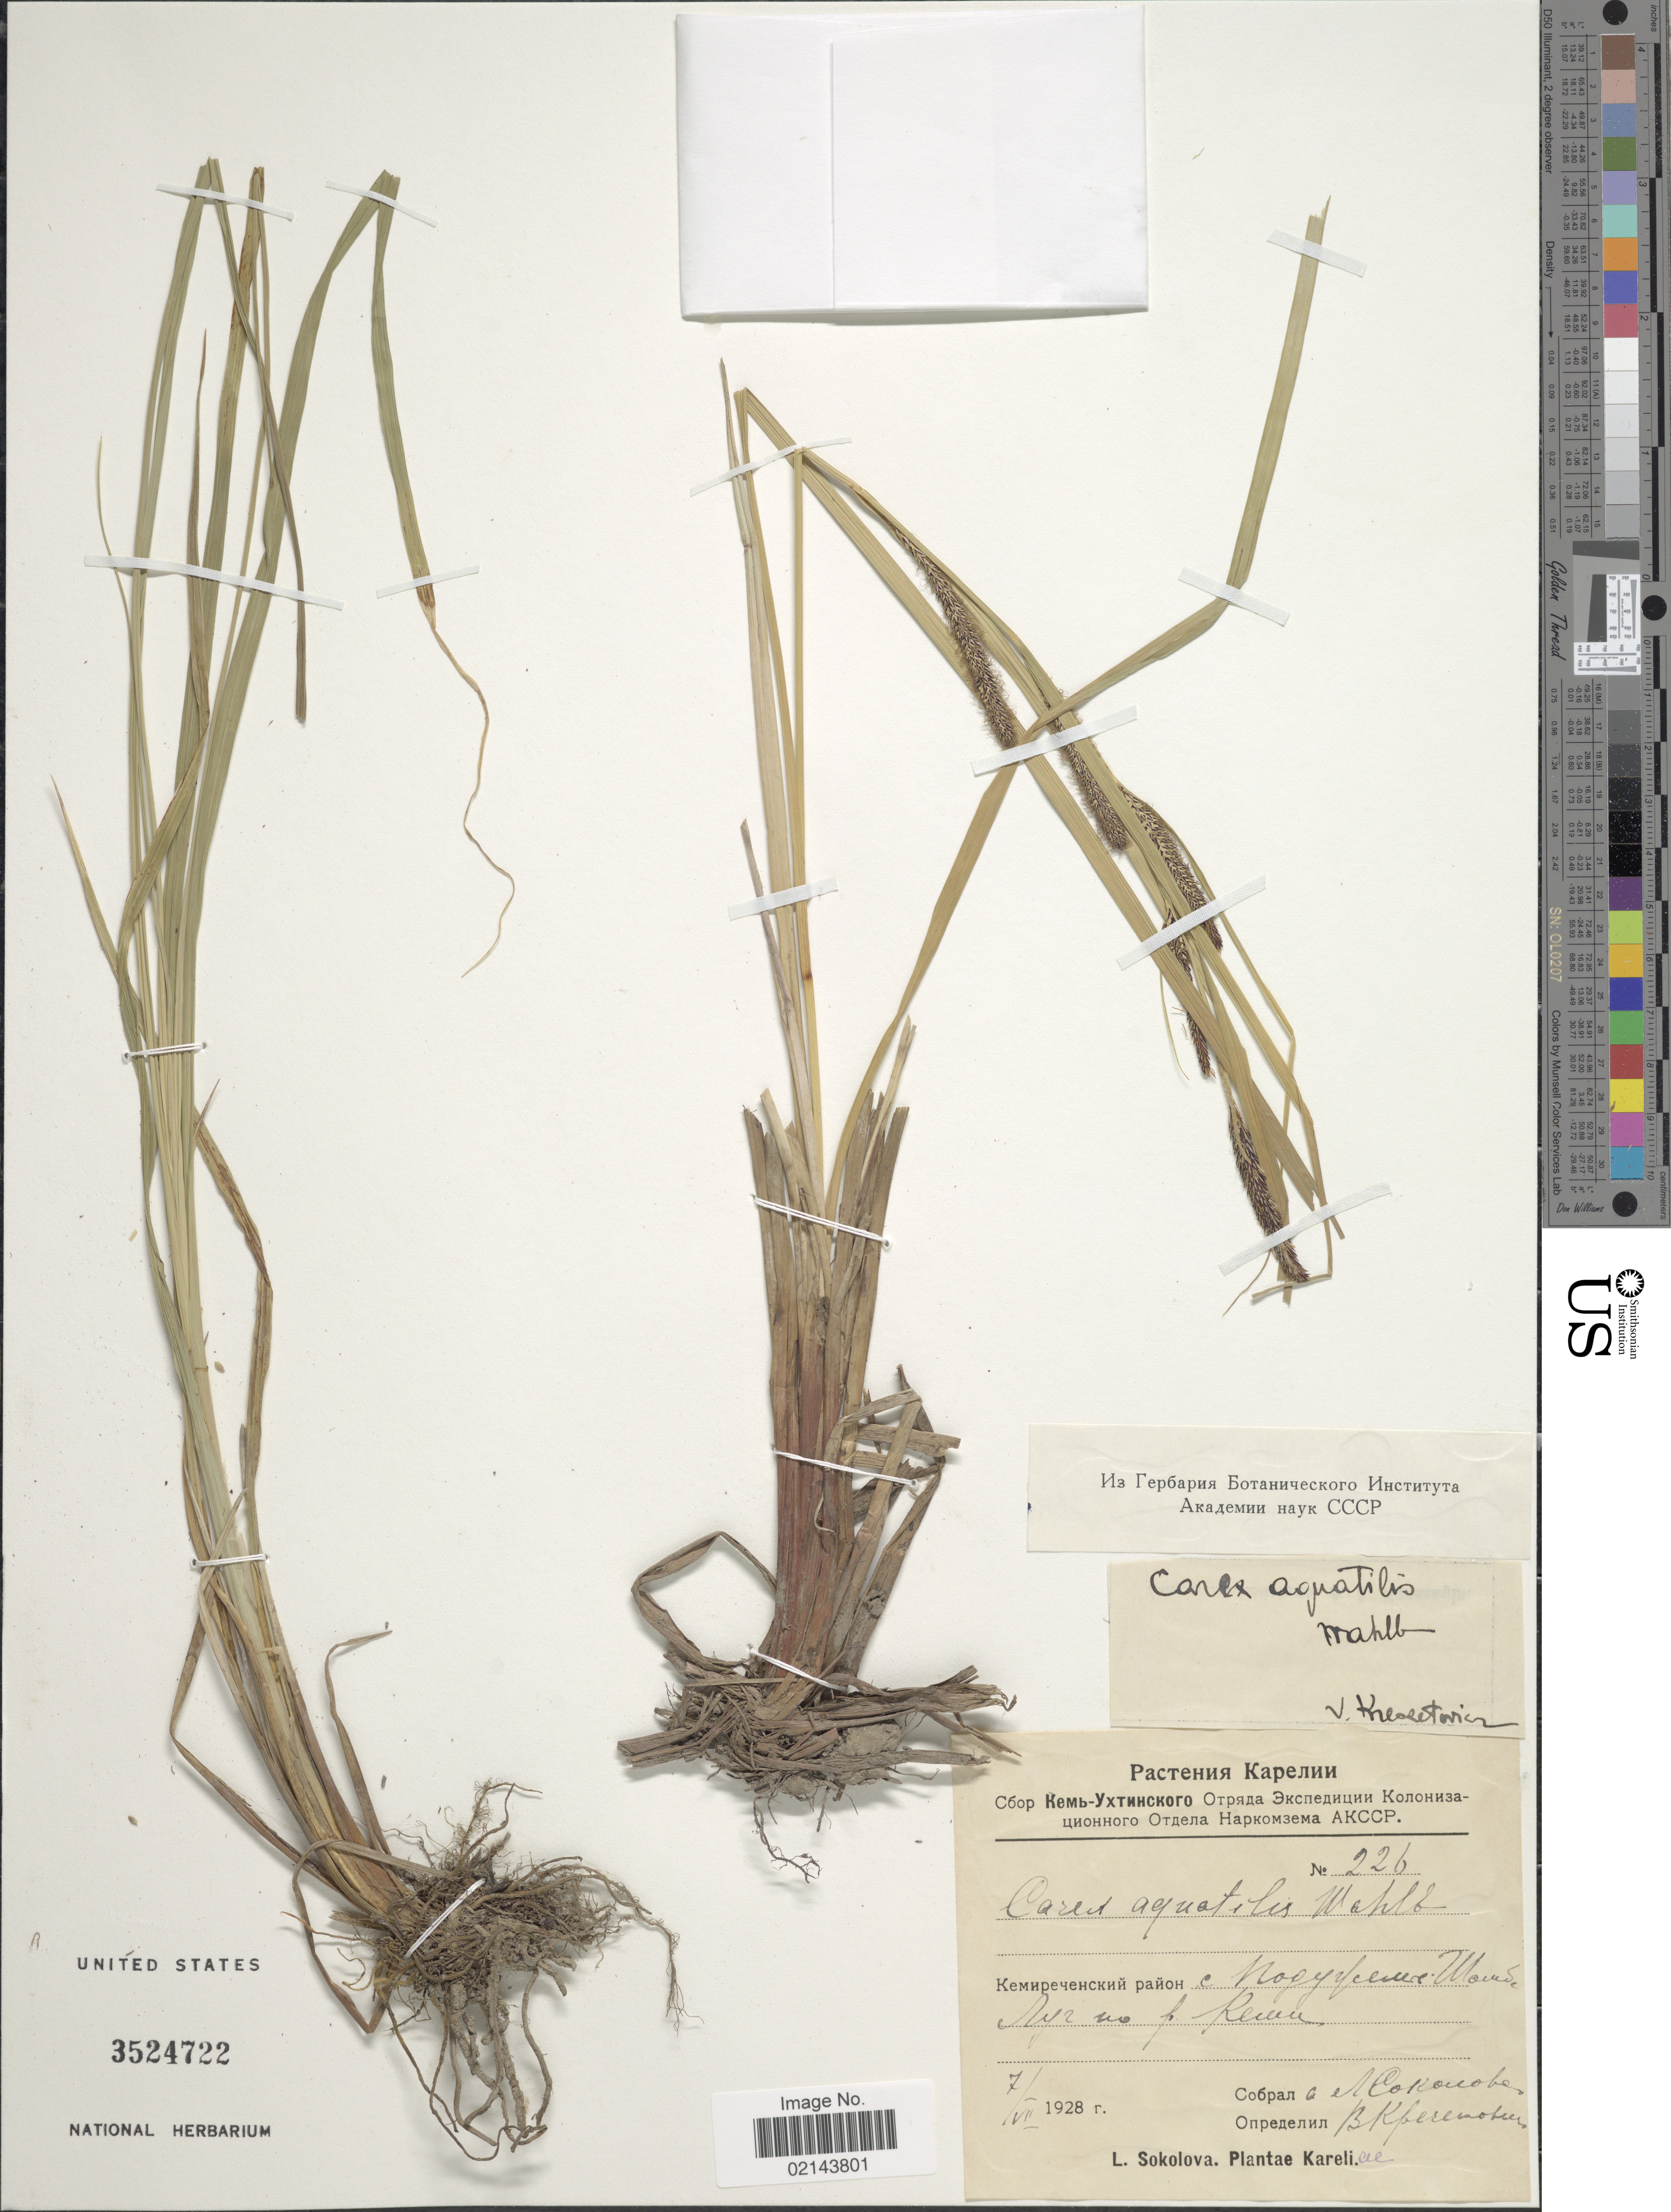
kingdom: Plantae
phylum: Tracheophyta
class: Liliopsida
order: Poales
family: Cyperaceae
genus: Carex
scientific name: Carex aquatilis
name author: Wahlenb.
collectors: L. Sokolova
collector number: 226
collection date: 1928-07-07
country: Russian Federation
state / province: Karelia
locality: Kareliae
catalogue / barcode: US 3524722